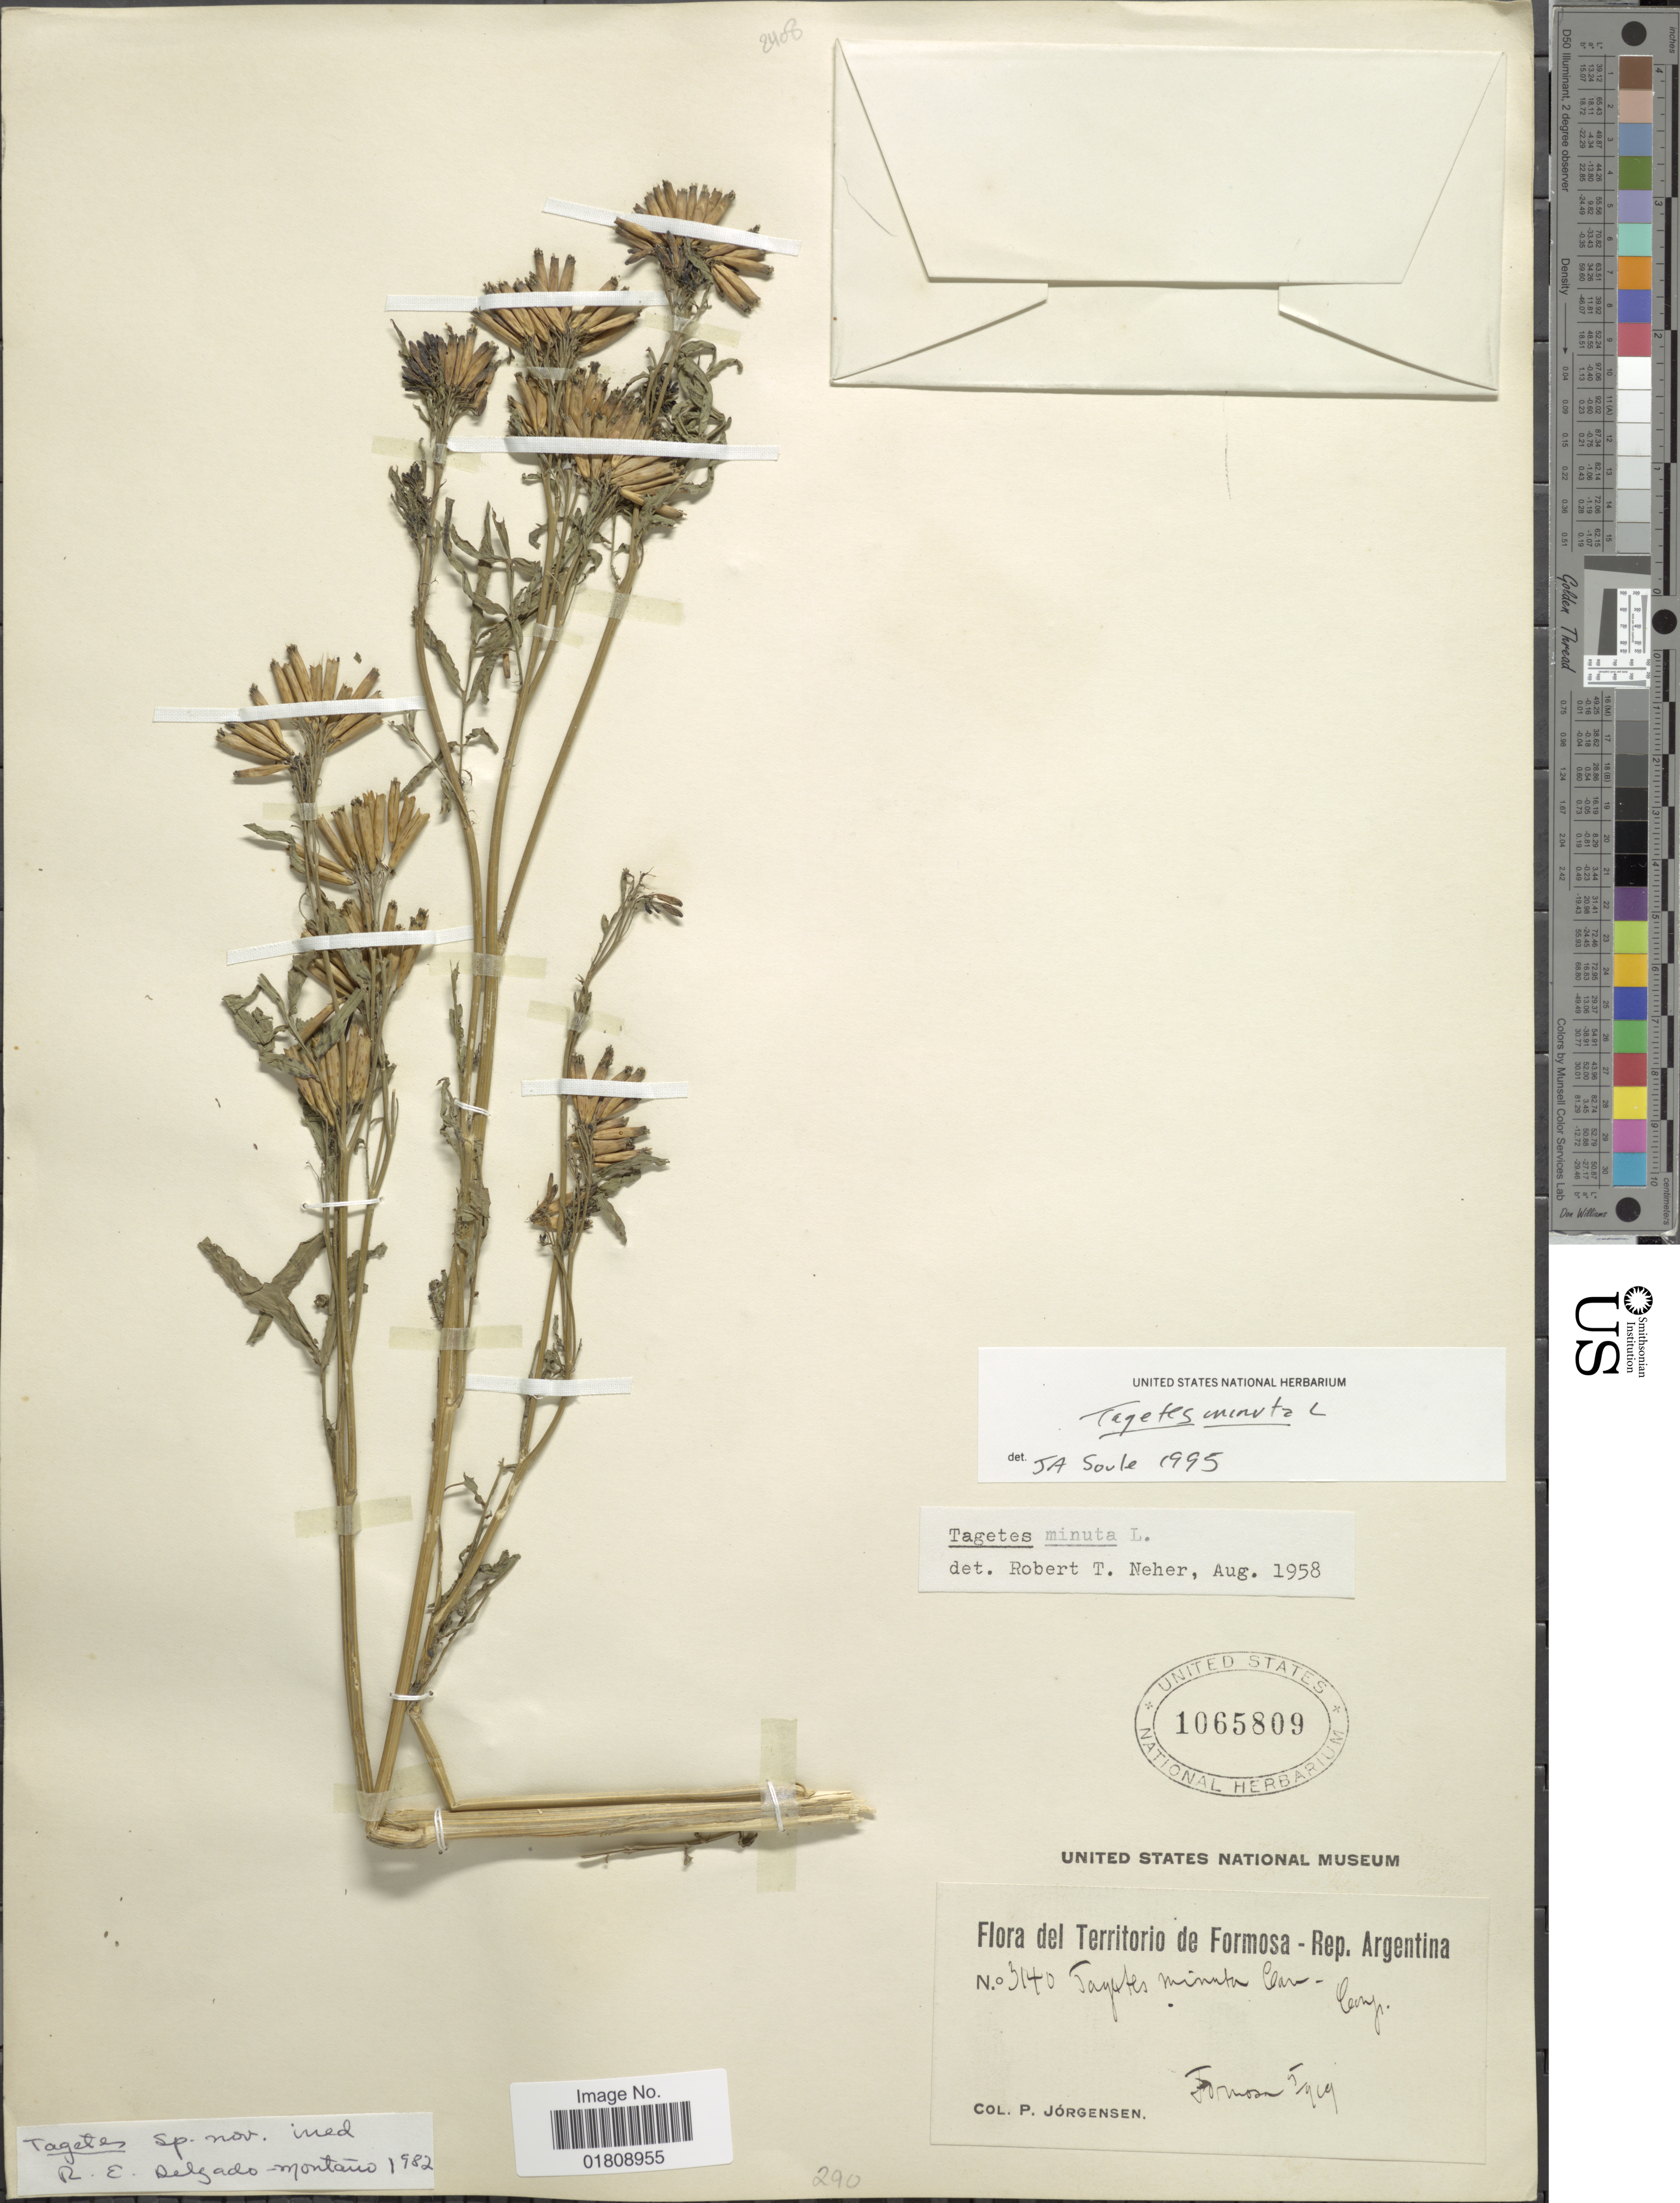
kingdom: Plantae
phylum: Tracheophyta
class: Magnoliopsida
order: Asterales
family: Asteraceae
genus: Tagetes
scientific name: Tagetes minuta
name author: L.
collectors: P. Jörgensen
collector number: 3140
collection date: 1919-05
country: Argentina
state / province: Formosa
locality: Rep. Argentina, Formosa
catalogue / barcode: US 1065809